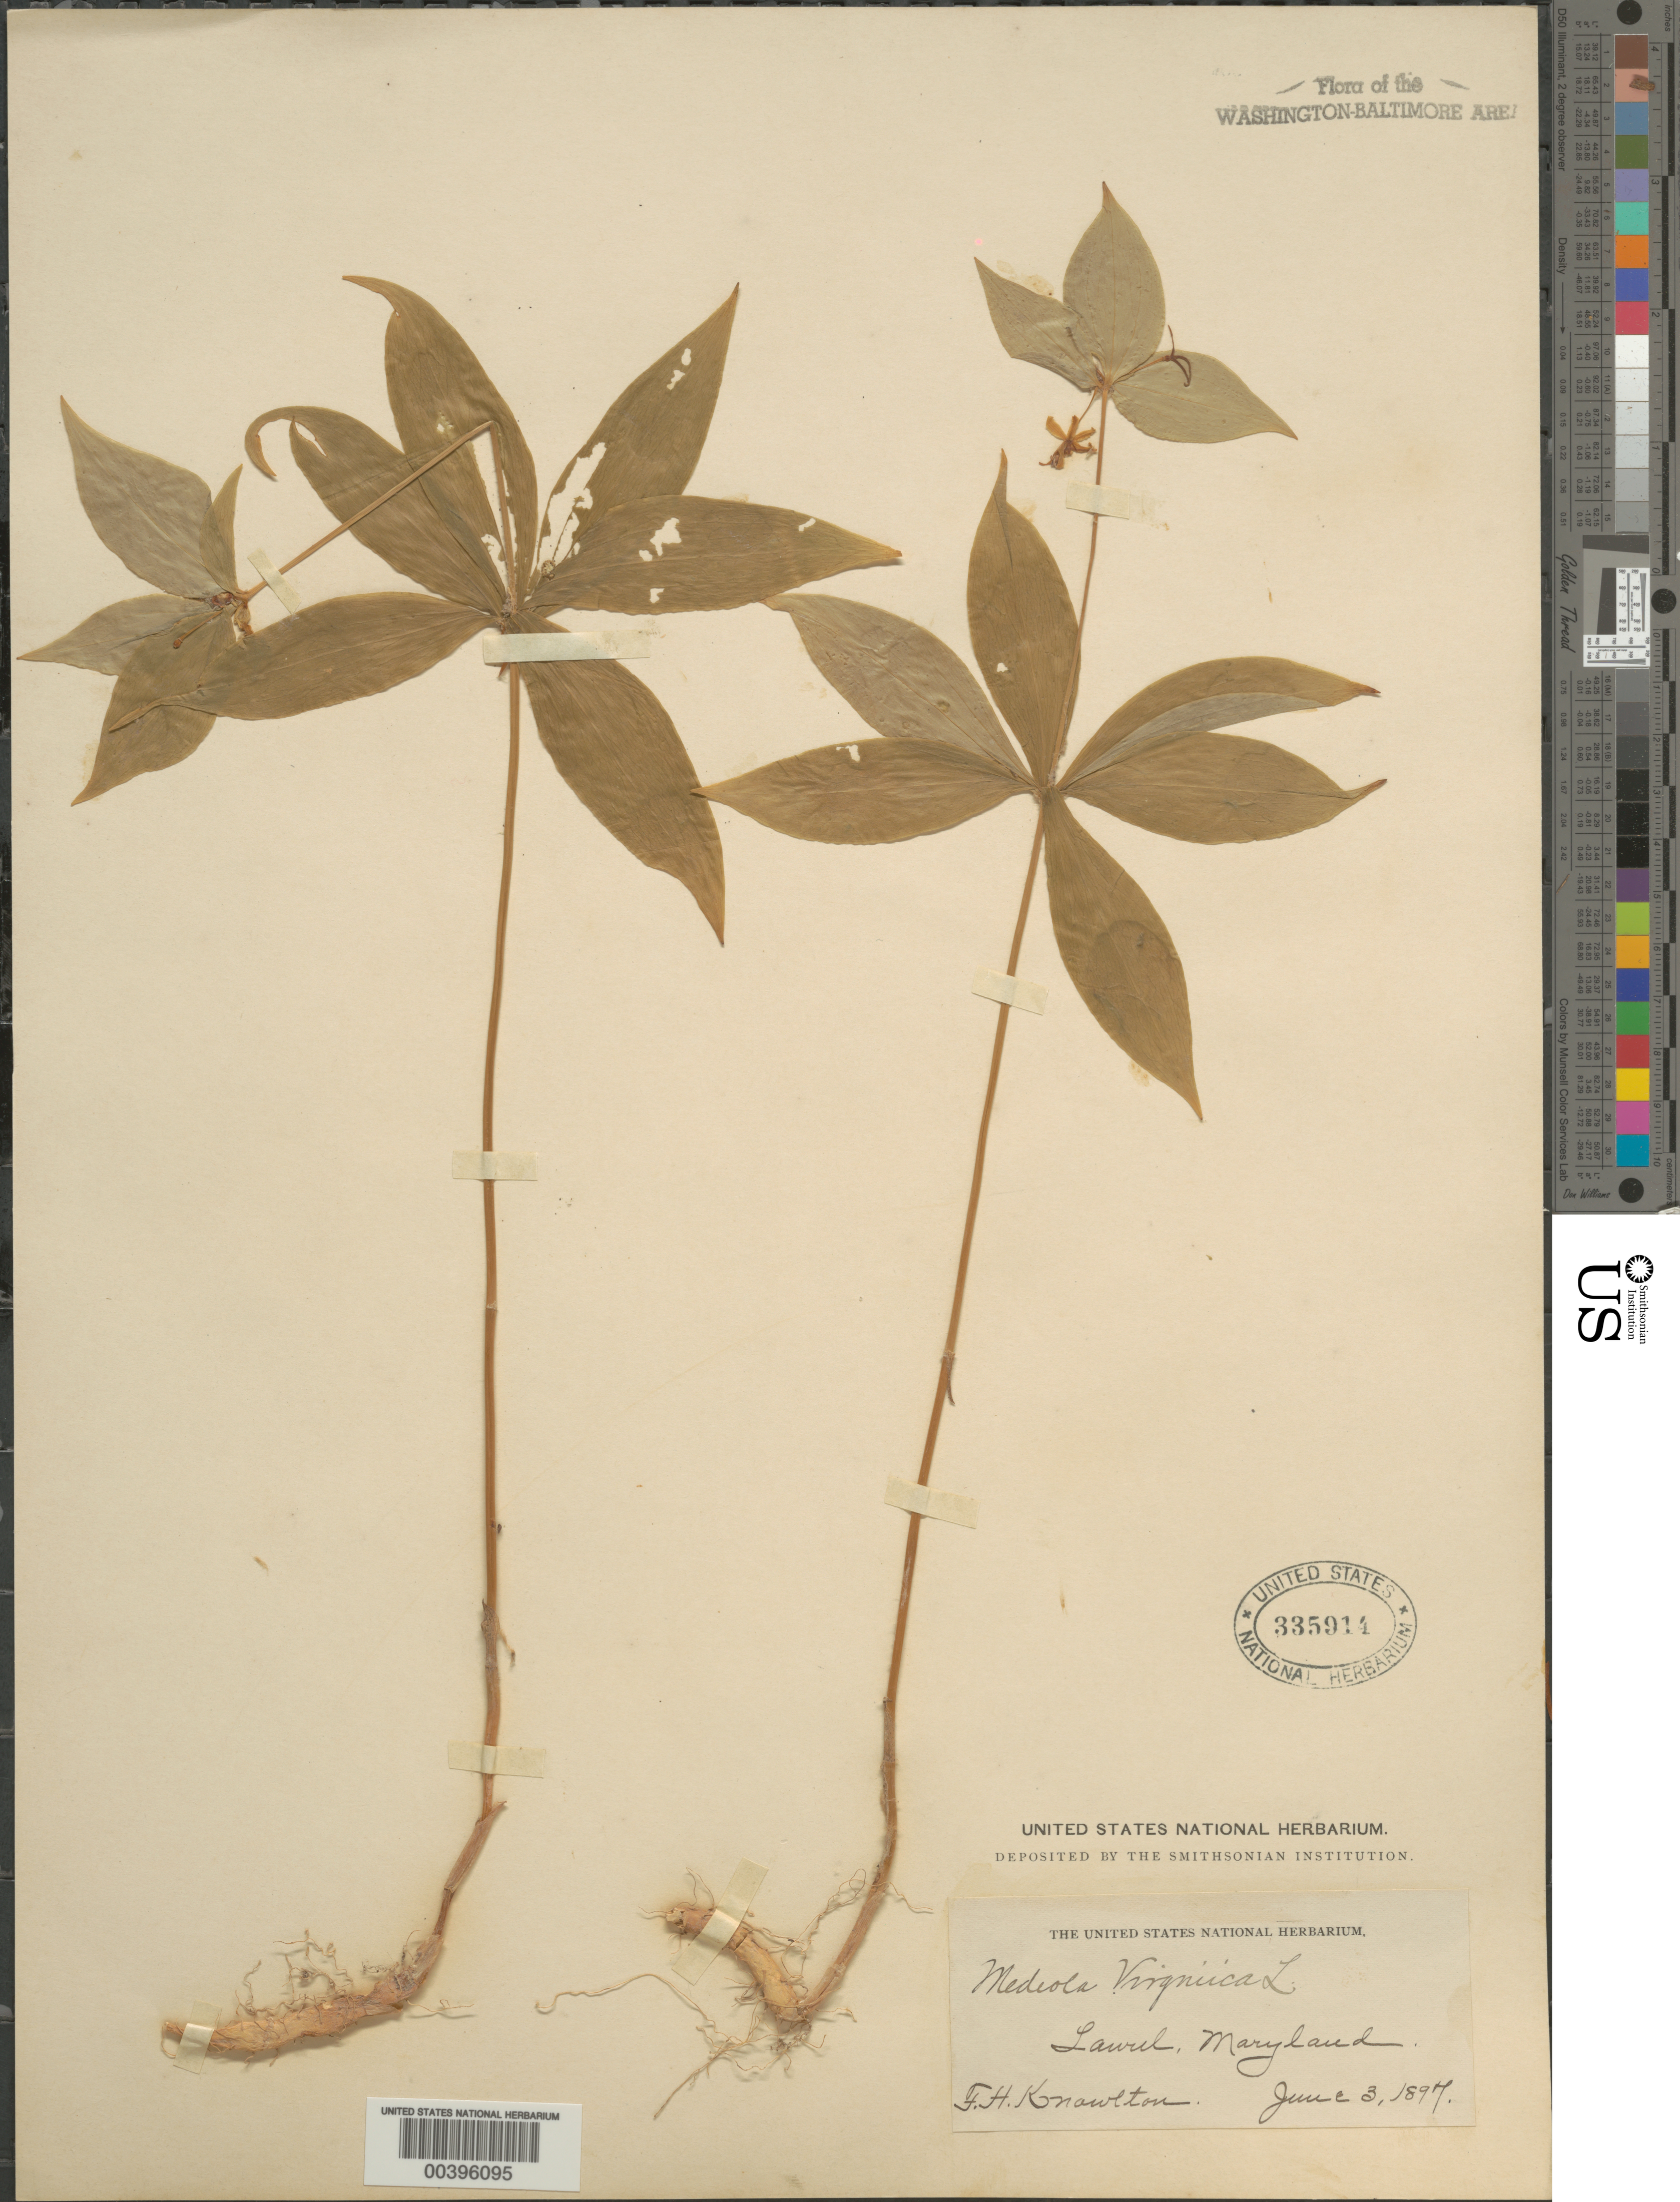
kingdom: Plantae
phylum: Tracheophyta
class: Liliopsida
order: Liliales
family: Liliaceae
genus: Medeola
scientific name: Medeola virginiana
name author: (L.) Desf.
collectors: F. H. Knowlton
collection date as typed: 03 Jun 1897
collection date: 1897-06-03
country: United States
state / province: Maryland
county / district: Prince George's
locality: Laurel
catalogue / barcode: US 335914